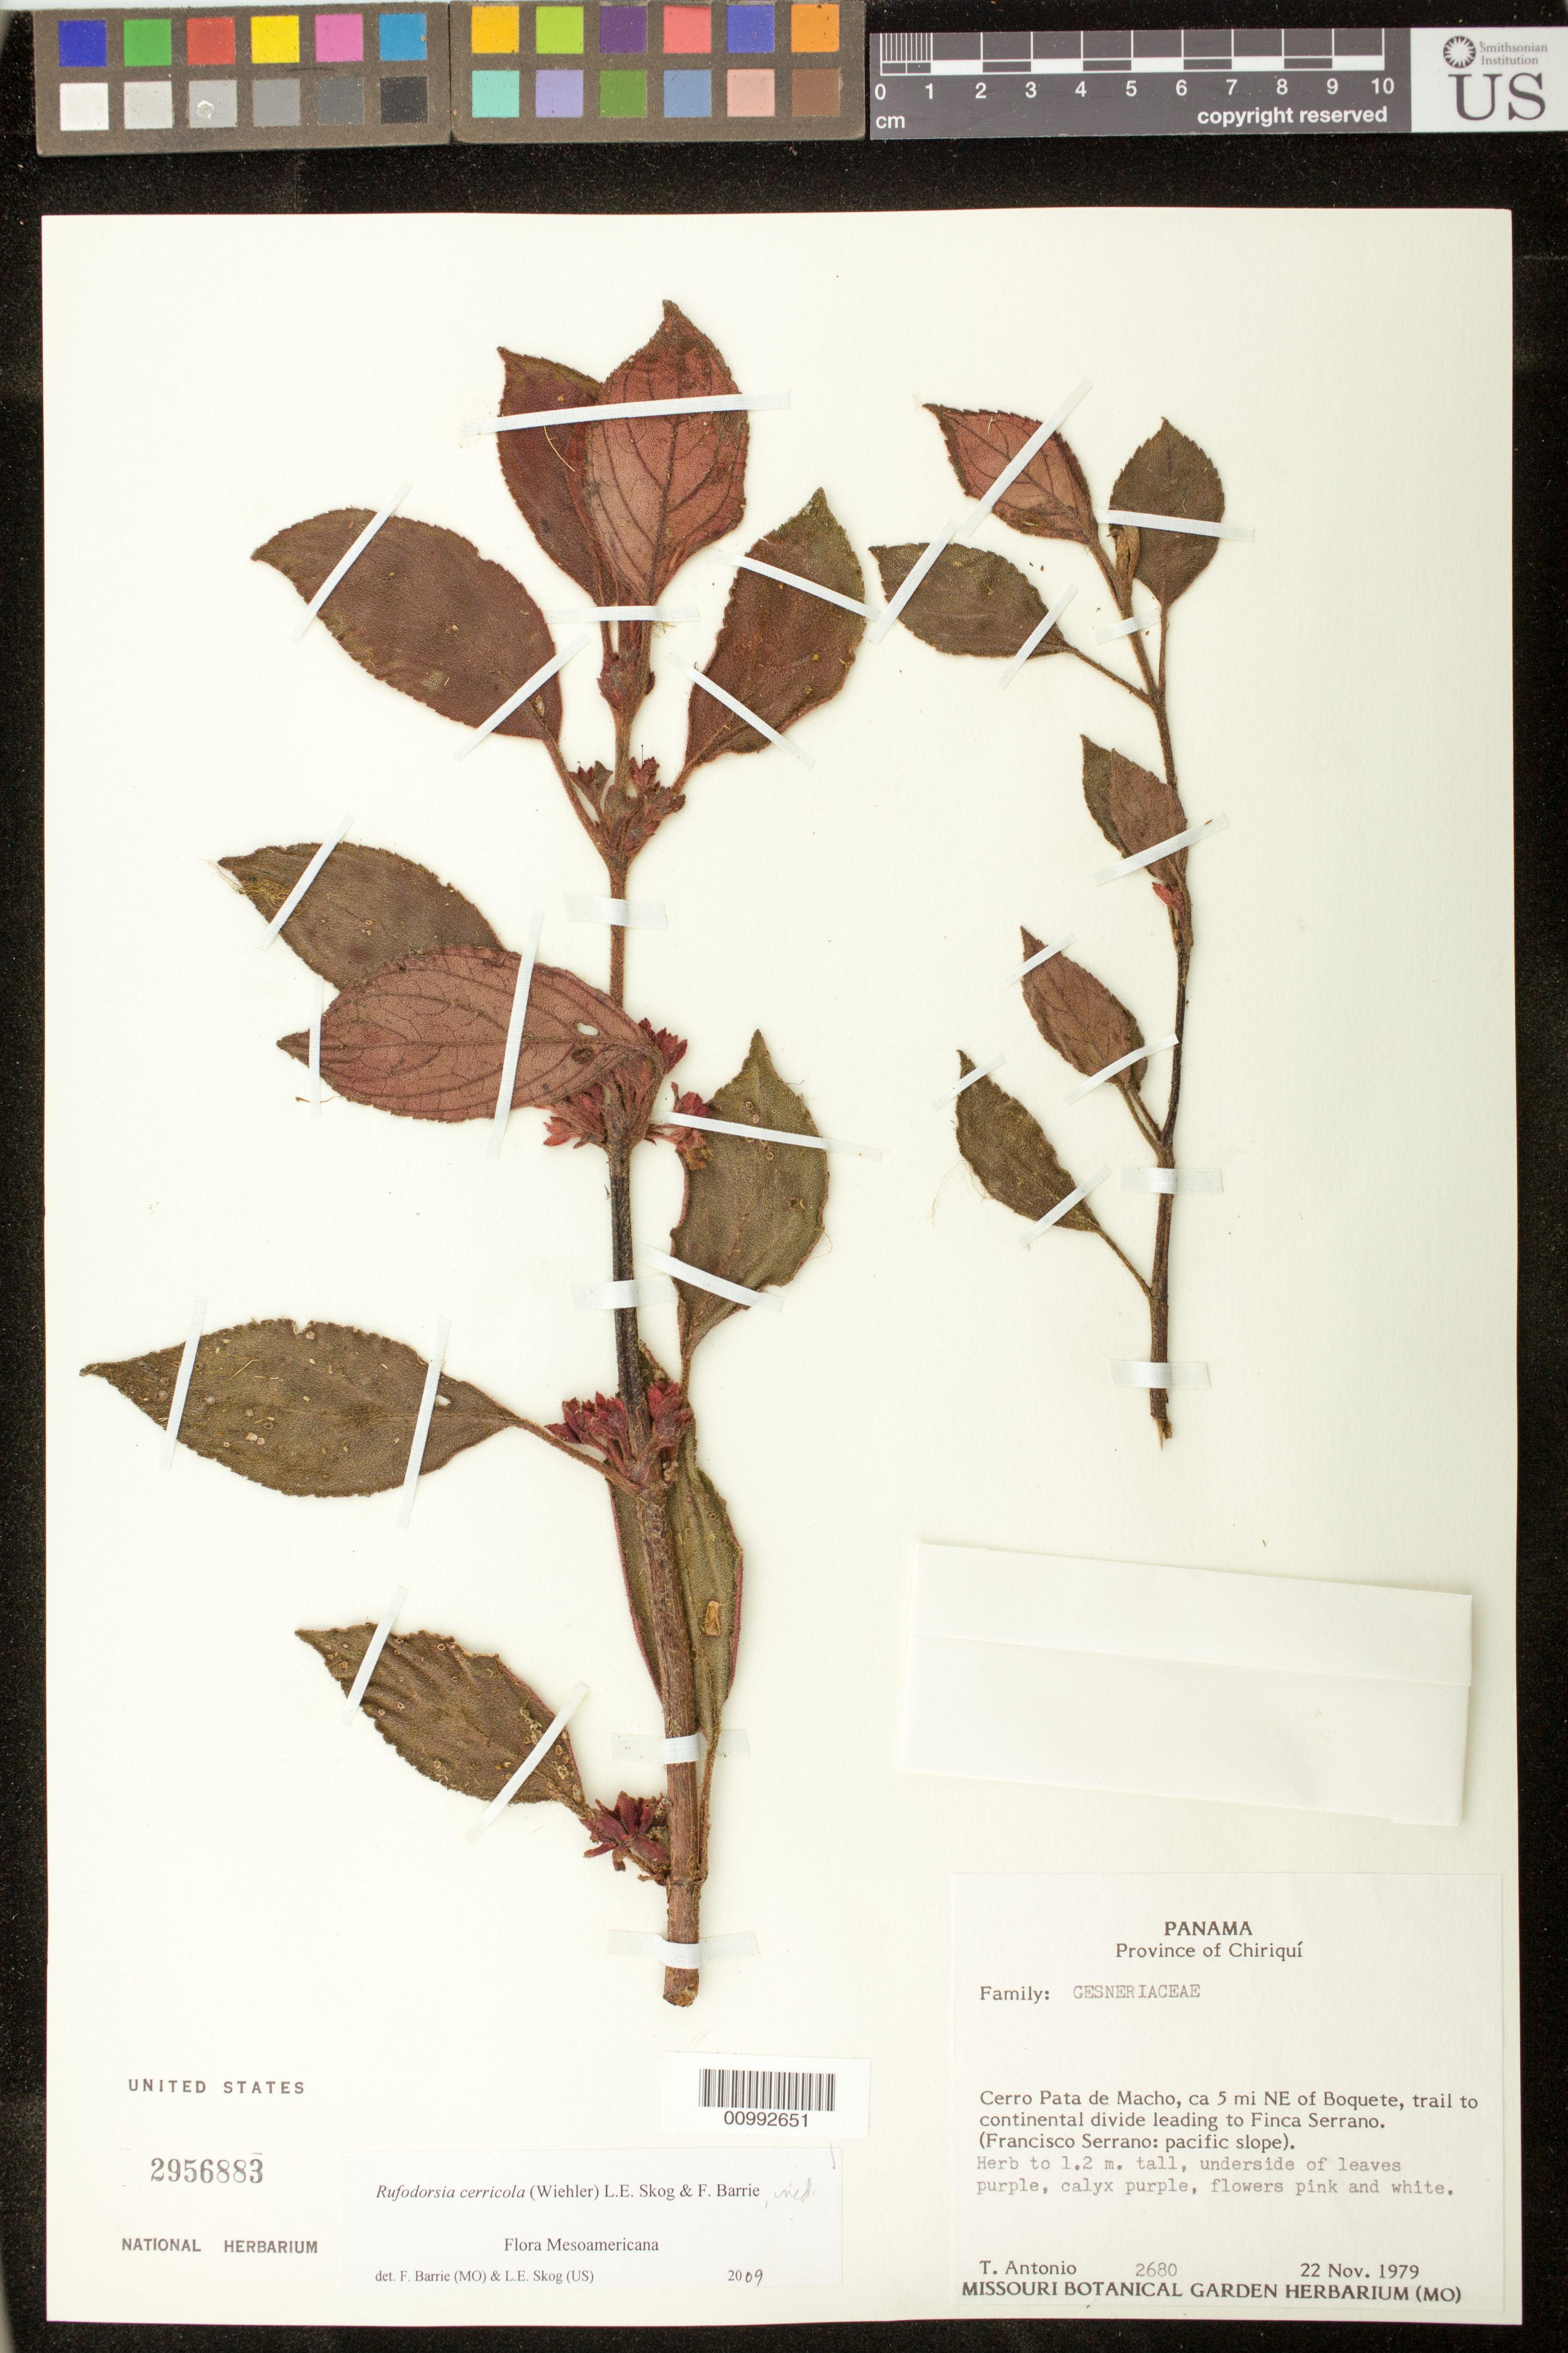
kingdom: Plantae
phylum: Tracheophyta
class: Magnoliopsida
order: Lamiales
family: Gesneriaceae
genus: Rufodorsia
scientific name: Rufodorsia cerricola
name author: (Wiehler) Kriebel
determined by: Barrie, F. R.; Skog, Laurence E.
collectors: T. Antonio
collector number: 2680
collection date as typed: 22 Nov 1979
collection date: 1979-11-22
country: Panama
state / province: Chiriquí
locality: Cerro Pata de Macho, about 5 mi NE of Boquete, trail to continental divide leading to finca Serrano (Francisco Serrano: pacific slope)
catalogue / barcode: US 2956883